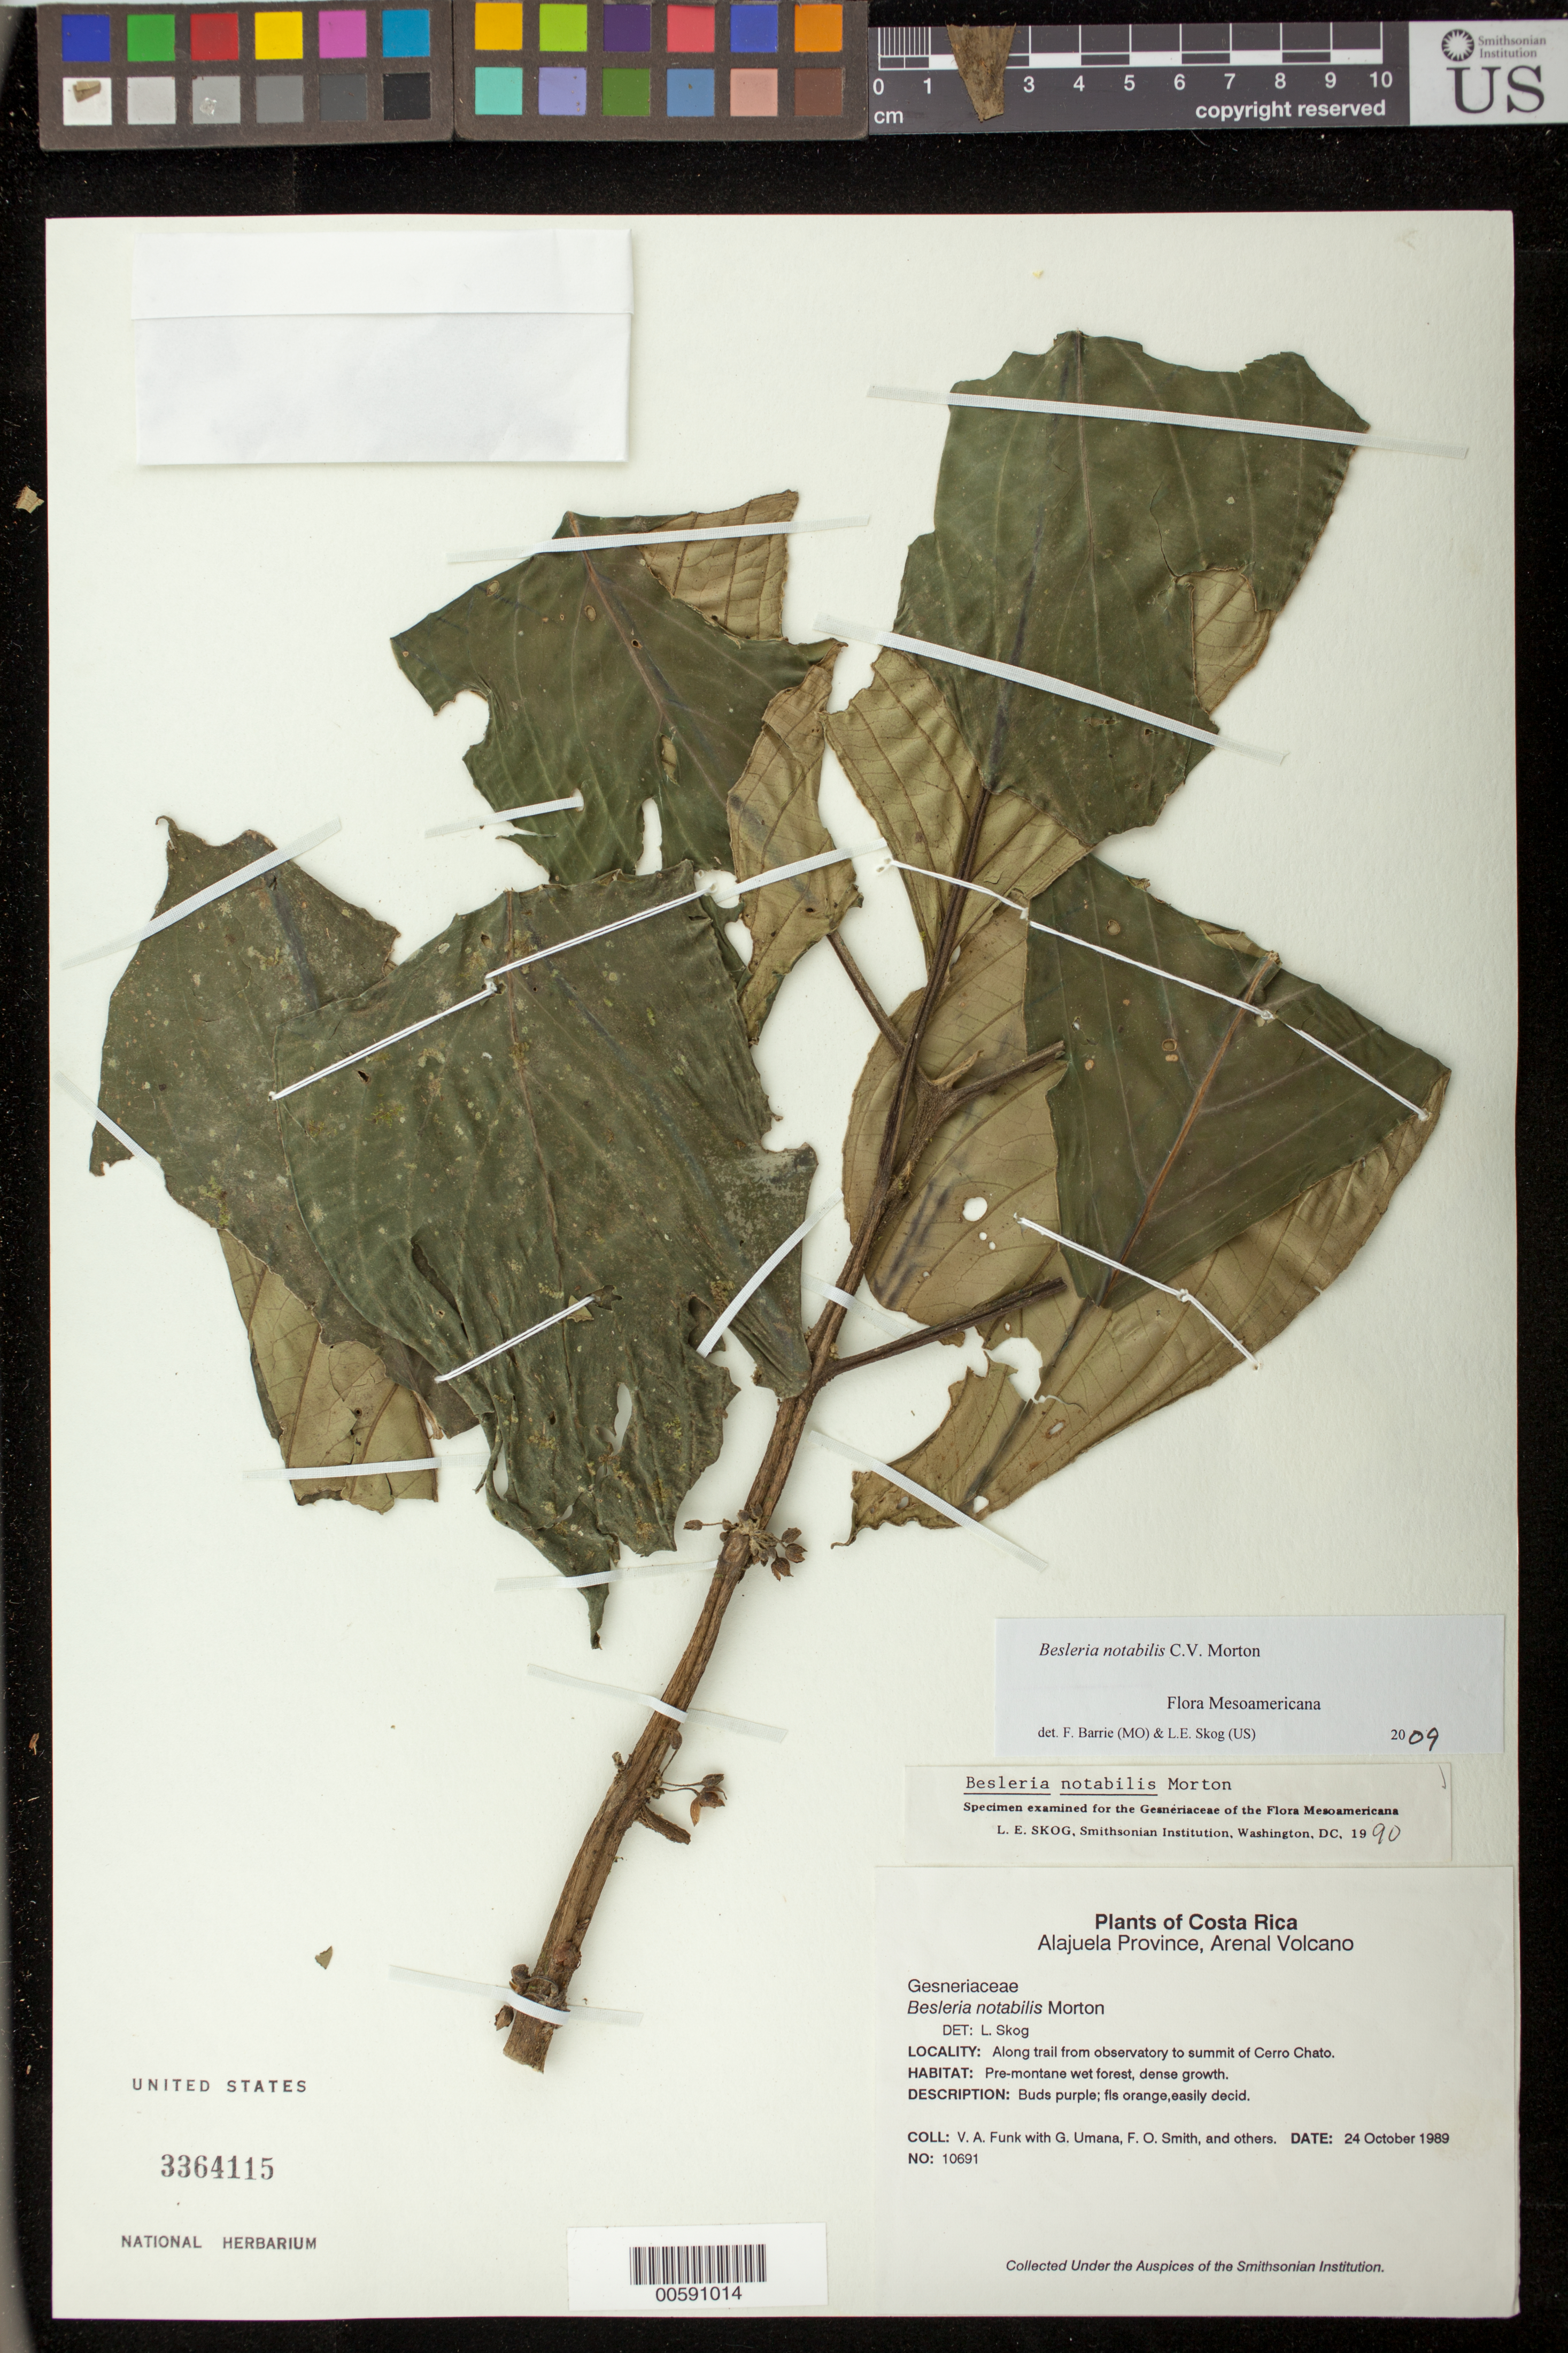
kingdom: Plantae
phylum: Tracheophyta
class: Magnoliopsida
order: Lamiales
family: Gesneriaceae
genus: Besleria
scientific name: Besleria notabilis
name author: C.V. Morton in Standl.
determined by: Skog, Laurence E.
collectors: V. Funk, G. Umana, F. Smith & et al.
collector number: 10691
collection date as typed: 24 Oct 1989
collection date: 1989-10-24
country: Costa Rica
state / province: Alajuela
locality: Arenal Volcano; along trail from observatory to summit of Cerro Chato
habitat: Pre-montane wet forest, dense growth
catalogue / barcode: US 3364115